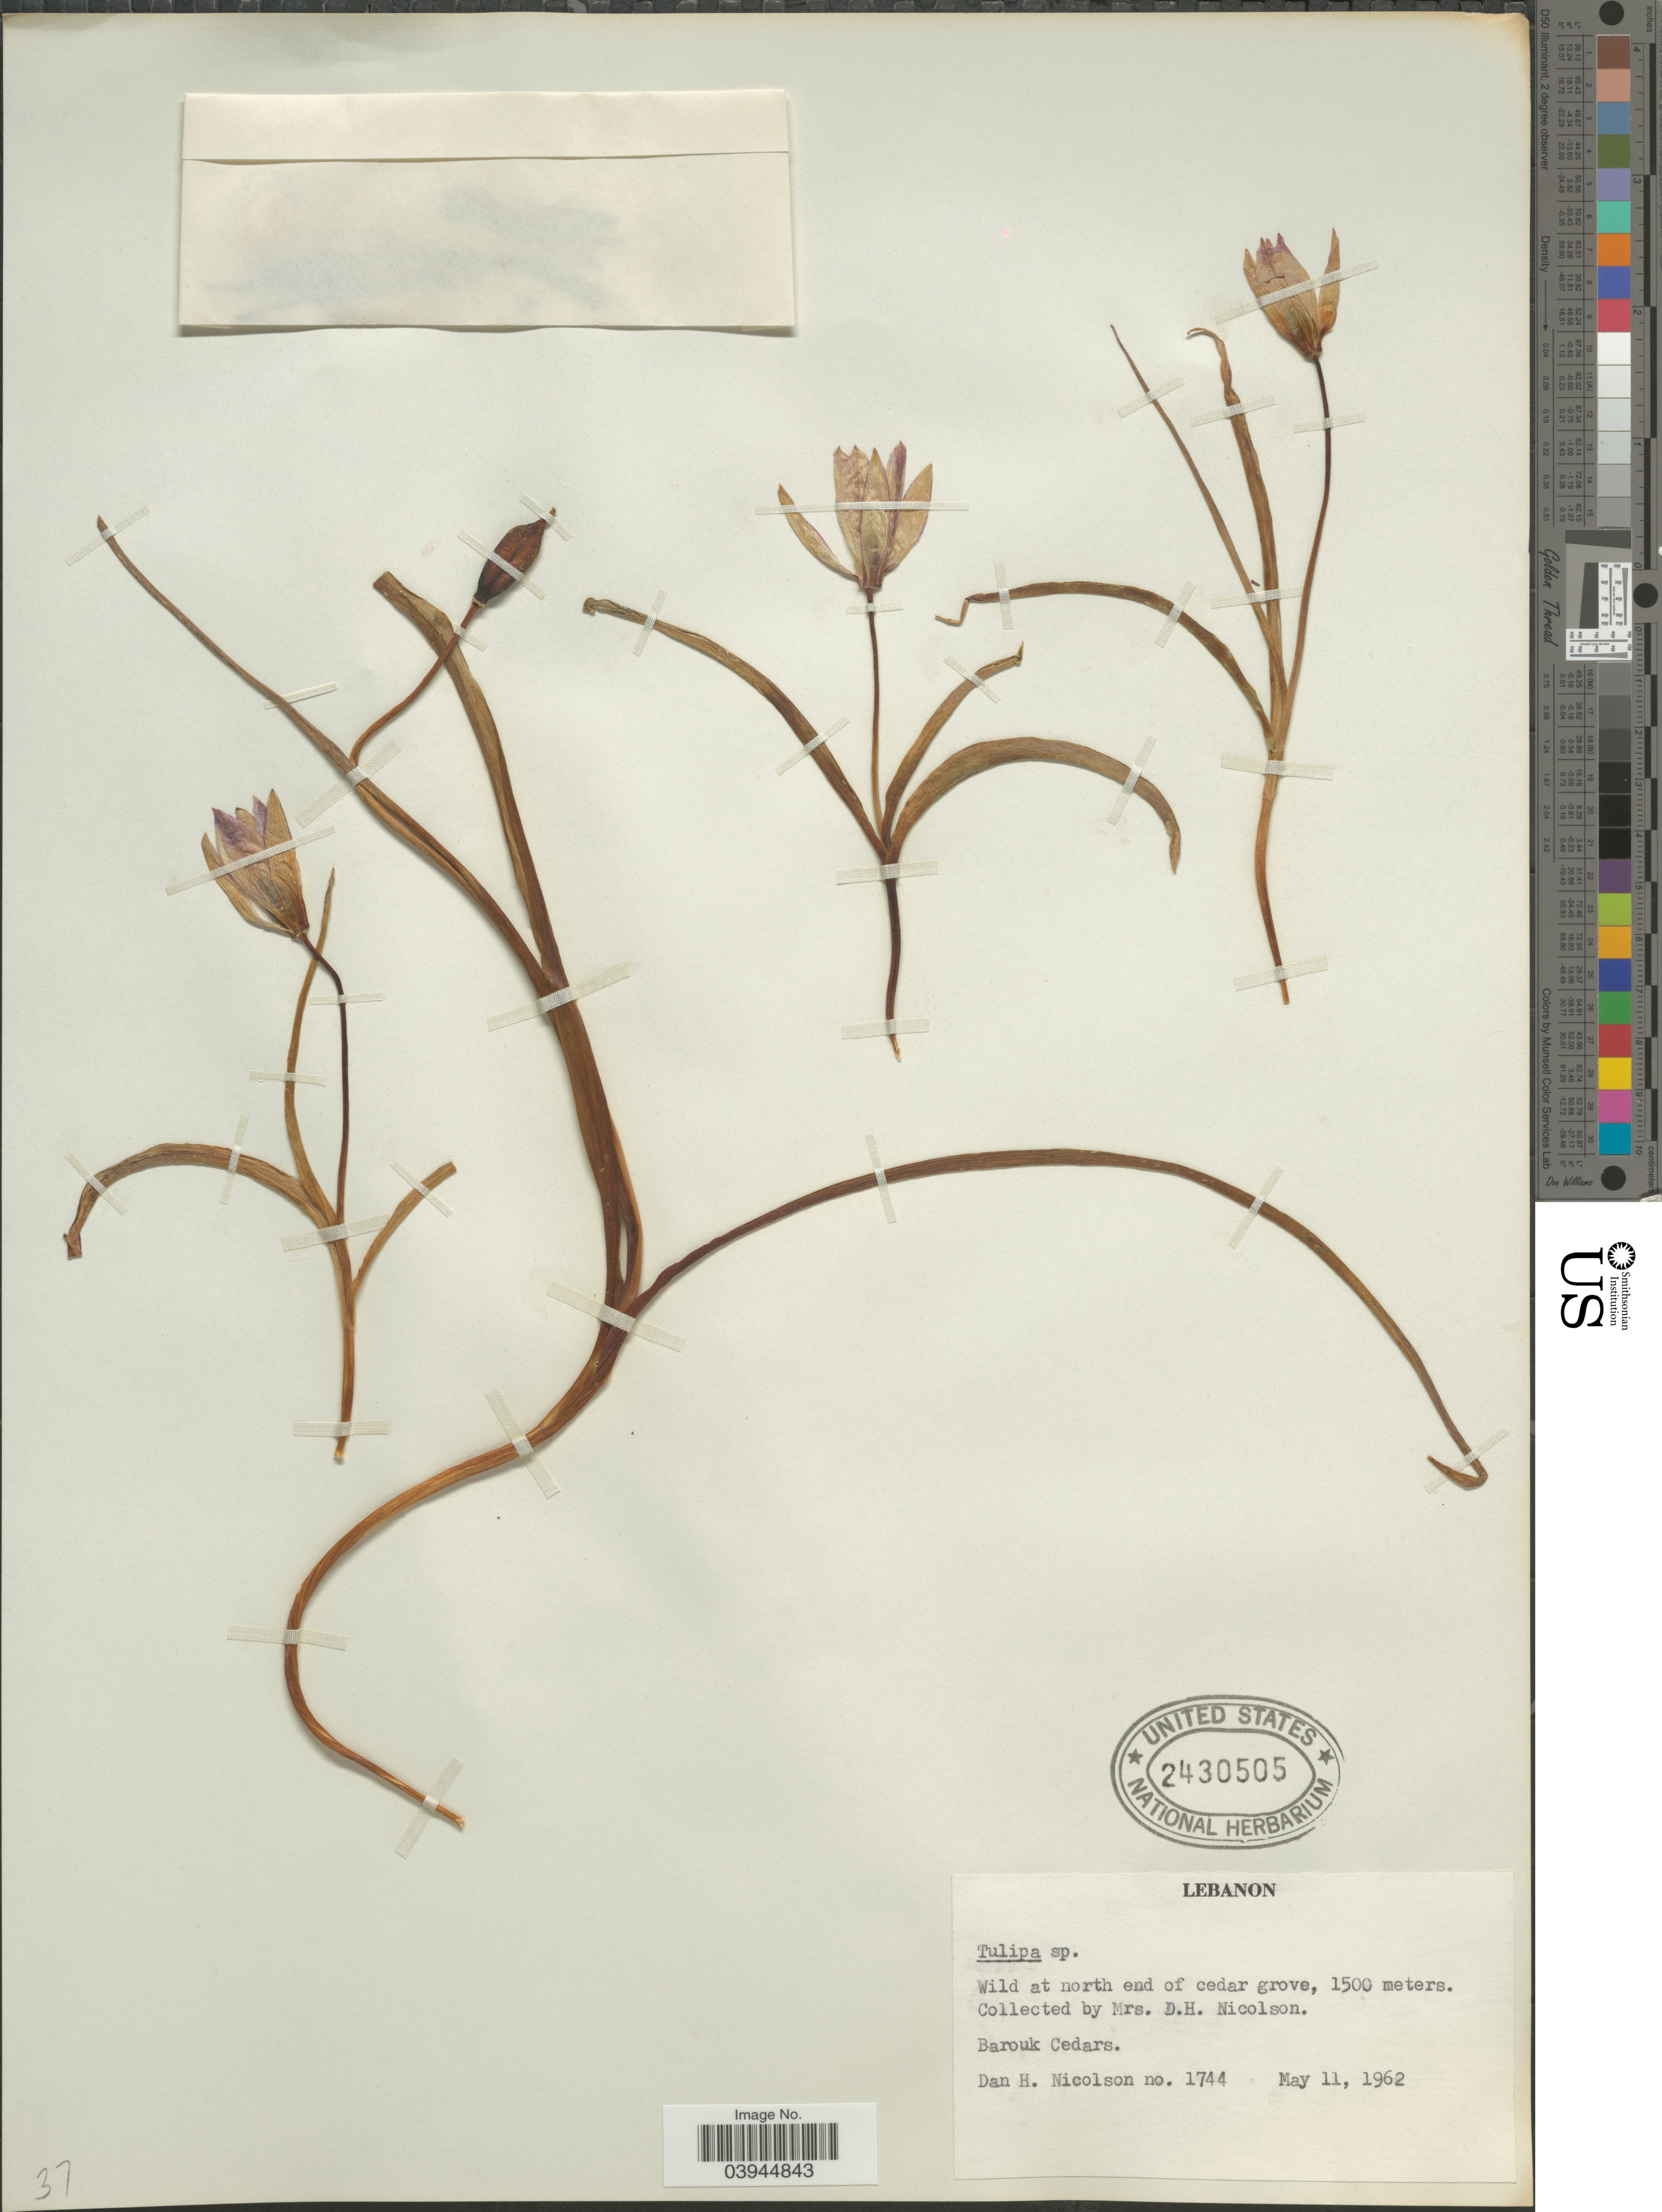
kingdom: Plantae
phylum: Tracheophyta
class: Liliopsida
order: Liliales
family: Liliaceae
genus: Tulipa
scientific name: Tulipa sp.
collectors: A. C. Nicolson & D. H. Nicolson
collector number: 1744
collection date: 1962-05-11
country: Lebanon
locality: Wild at north end of cedar grove.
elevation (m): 1500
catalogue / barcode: US 2430505